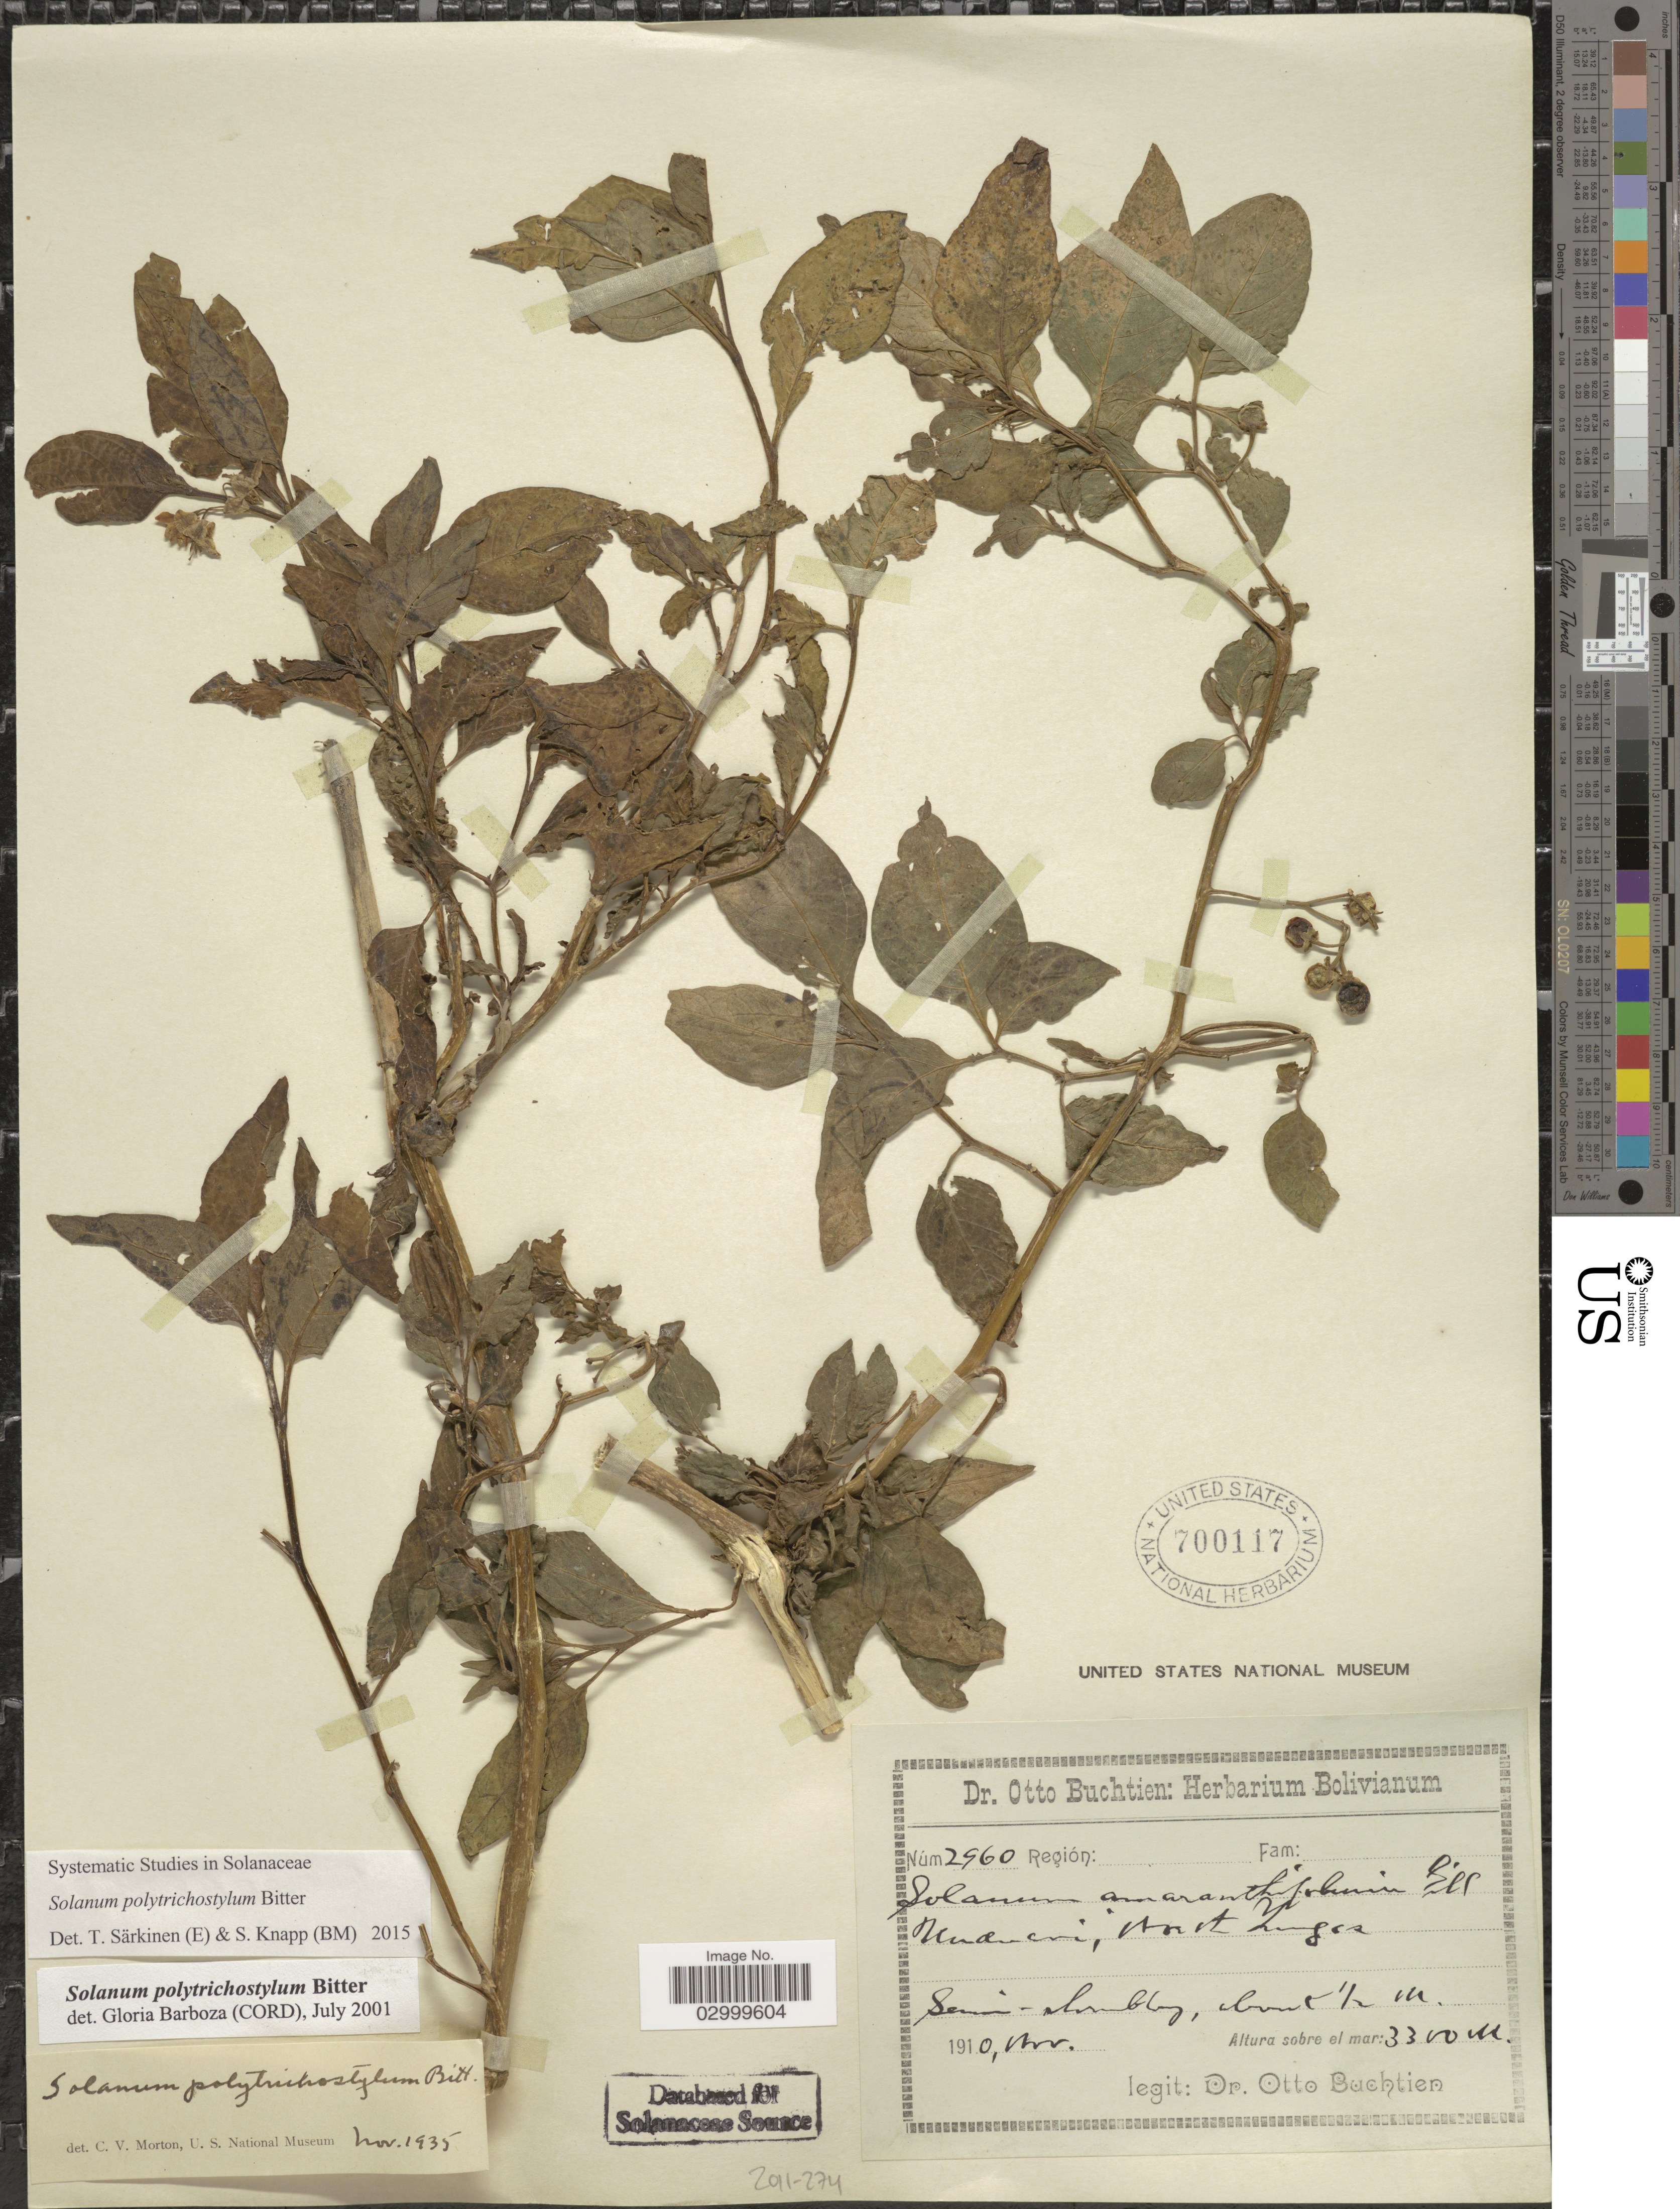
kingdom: Plantae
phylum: Tracheophyta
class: Magnoliopsida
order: Solanales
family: Solanaceae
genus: Solanum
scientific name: Solanum polytrichostylum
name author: Bitter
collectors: O. Buchtien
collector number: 2960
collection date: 1910-11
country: Bolivia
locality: Unduavi, North Yungas.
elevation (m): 3300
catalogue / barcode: US 700117